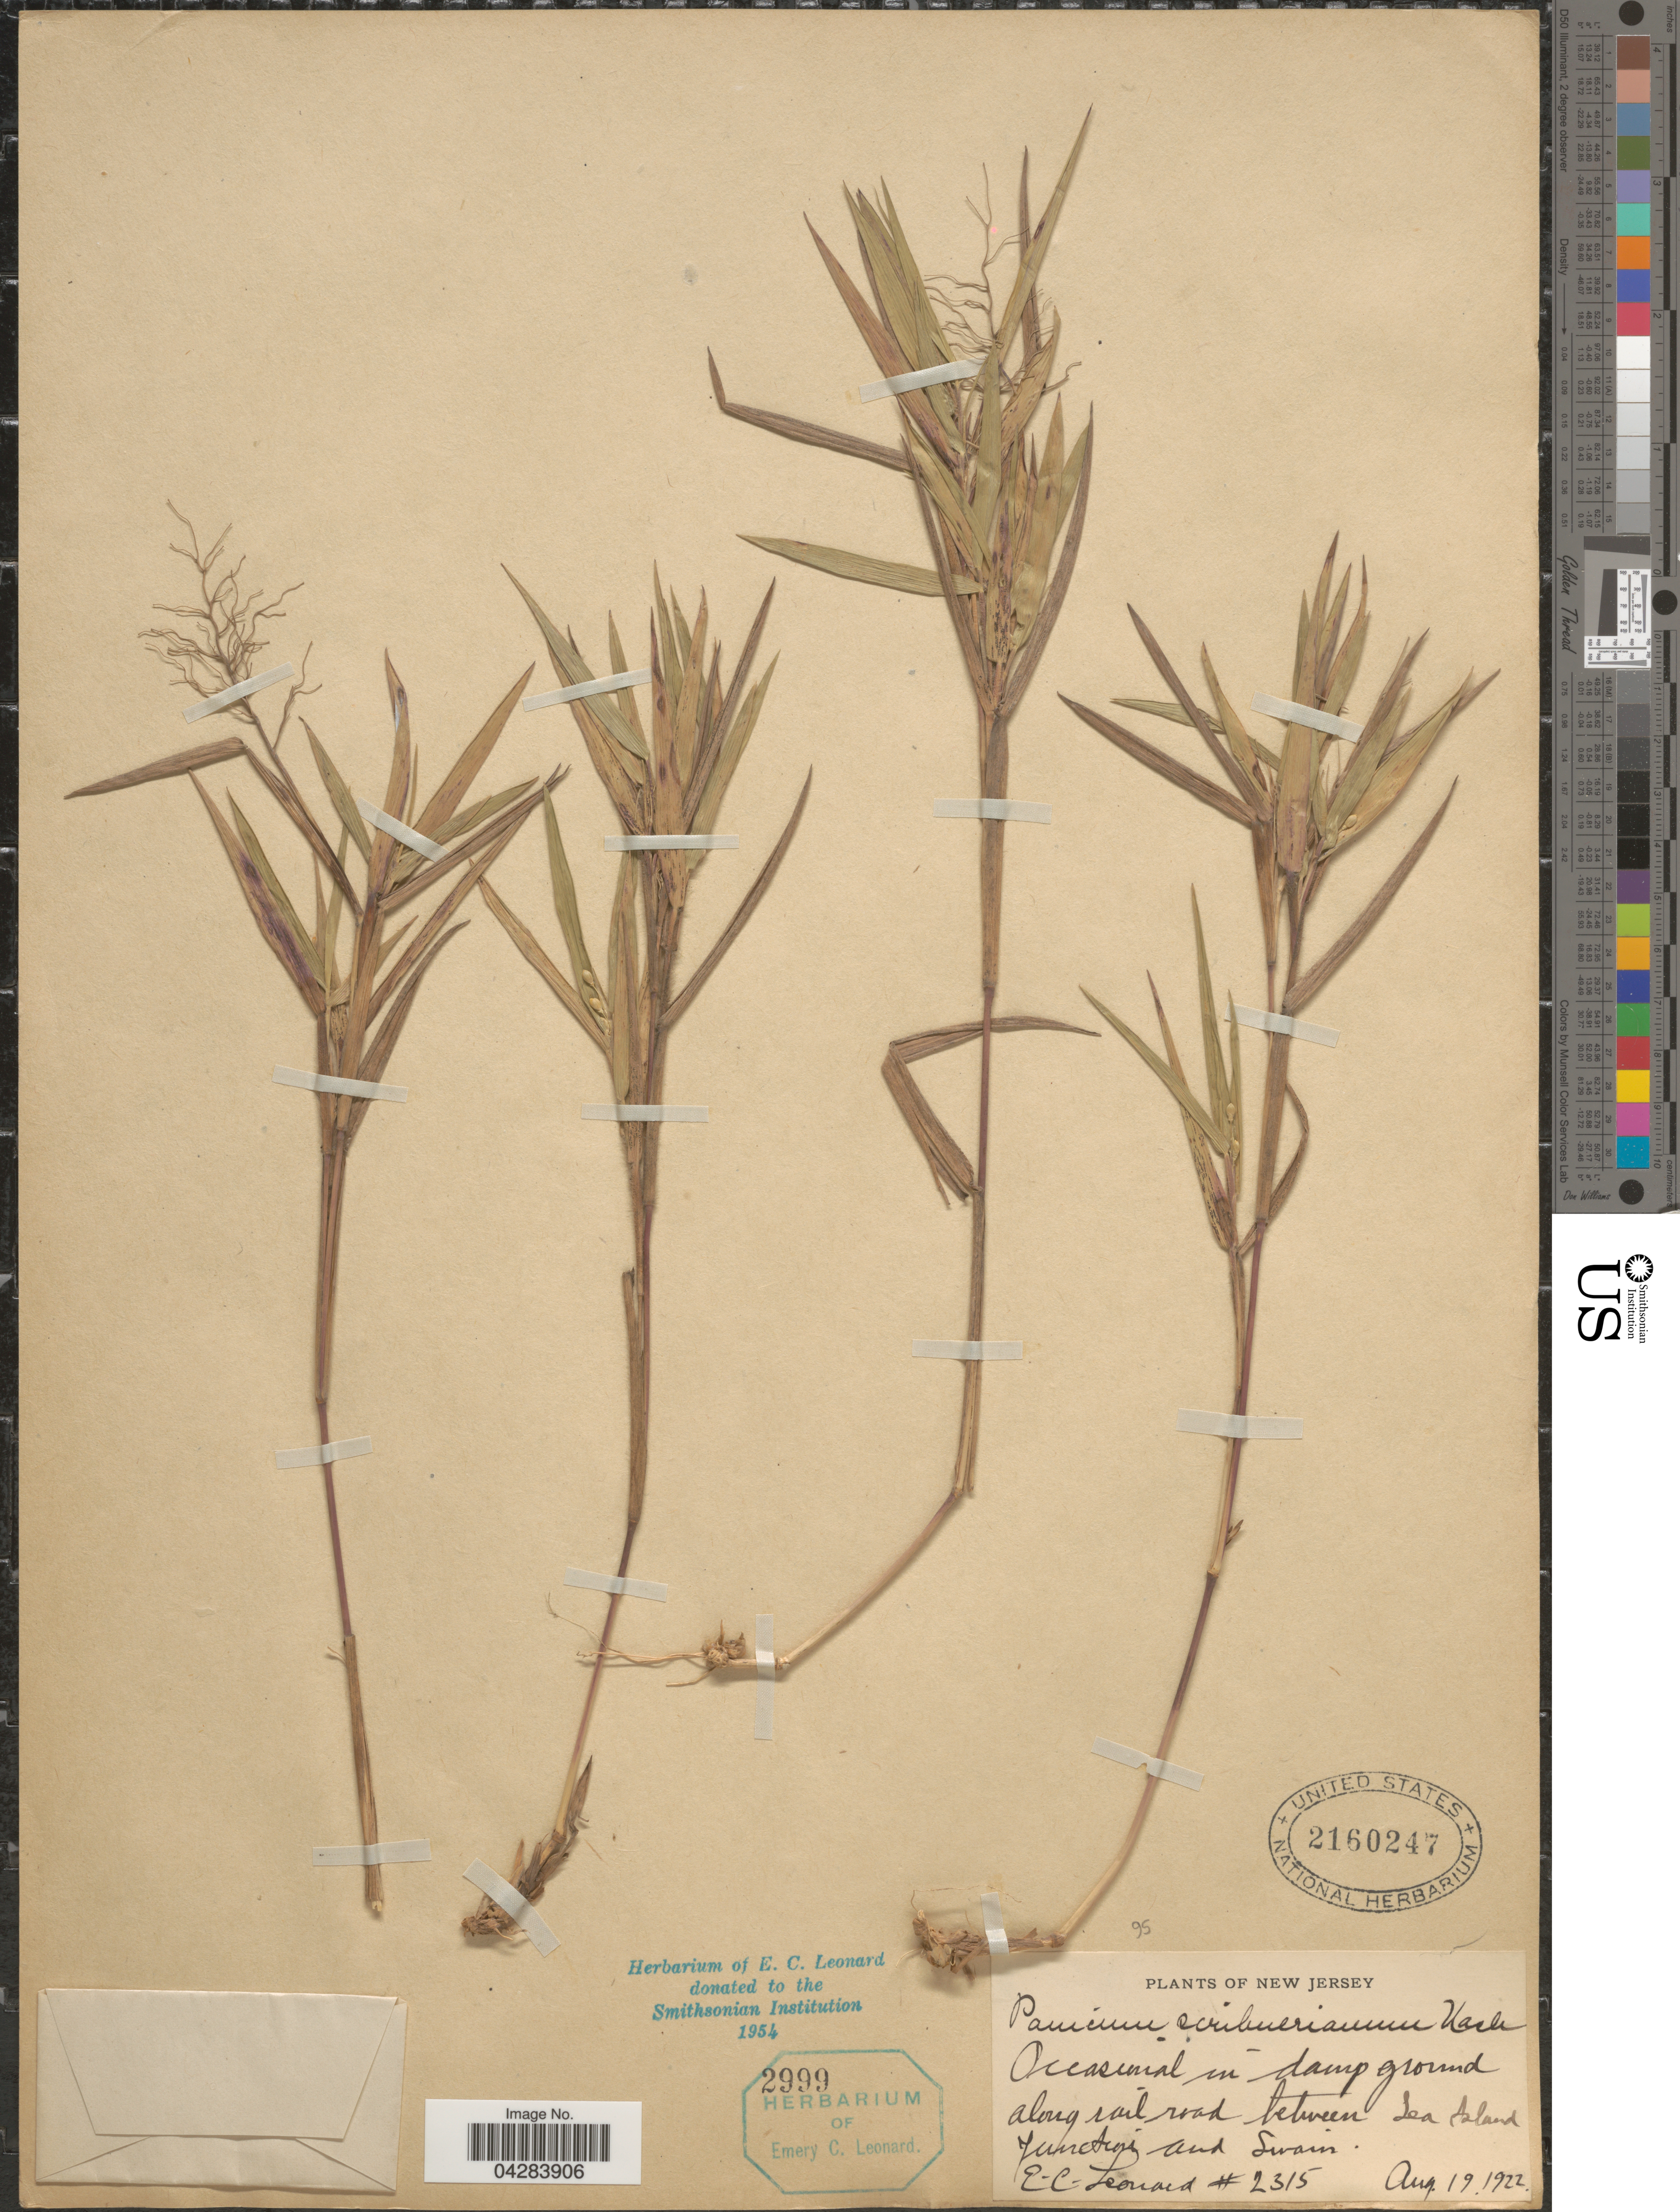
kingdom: Plantae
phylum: Tracheophyta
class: Liliopsida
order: Poales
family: Poaceae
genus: Dichanthelium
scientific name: Dichanthelium oligosanthes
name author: (Schult.) Gould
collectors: E. C. Leonard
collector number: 2315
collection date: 1922-08-19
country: United States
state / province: New Jersey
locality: Occasional in damp ground along rail road between Sea Island Junction and Swain.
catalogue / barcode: US 2160247